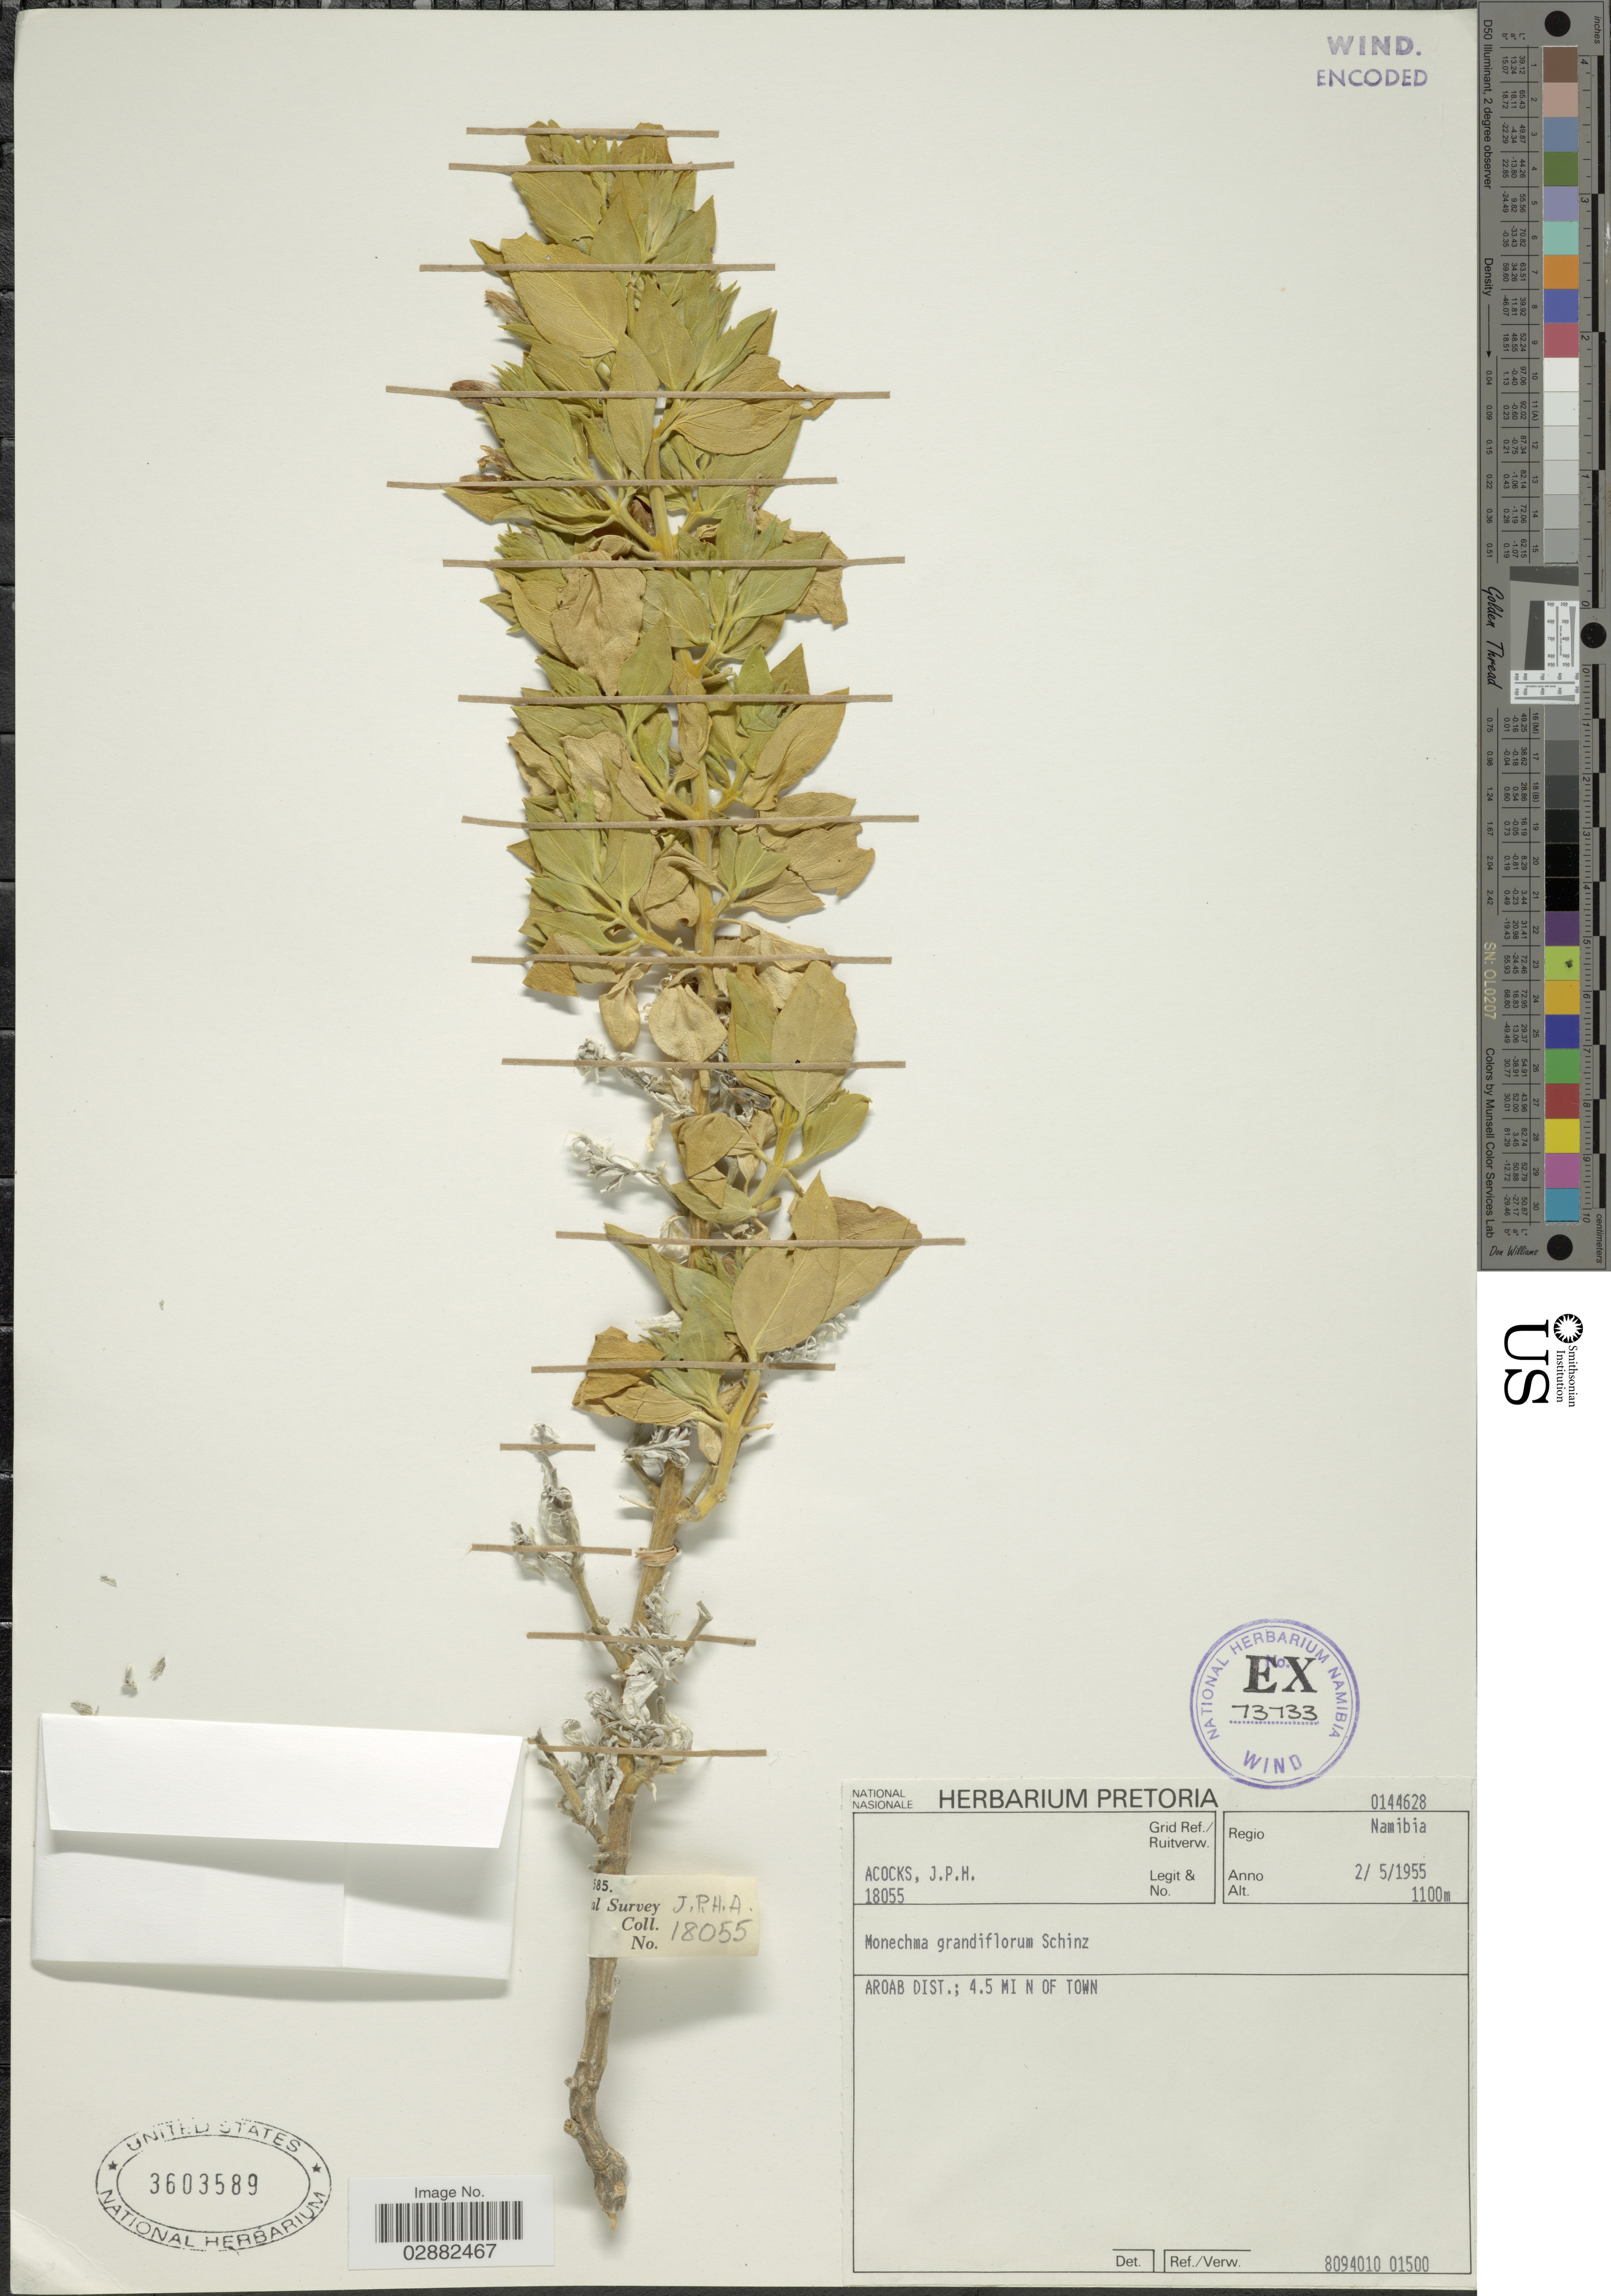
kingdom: Plantae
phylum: Tracheophyta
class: Magnoliopsida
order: Lamiales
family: Acanthaceae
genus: Justicia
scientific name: Justicia grandiflora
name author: Dum. Cours.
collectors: J. P. Acocks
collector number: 18055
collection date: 1955-05-02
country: Namibia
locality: Regio Namibia, Aroab Dist.; 4.5 mi N of Town.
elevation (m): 1100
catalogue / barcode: US 3603589